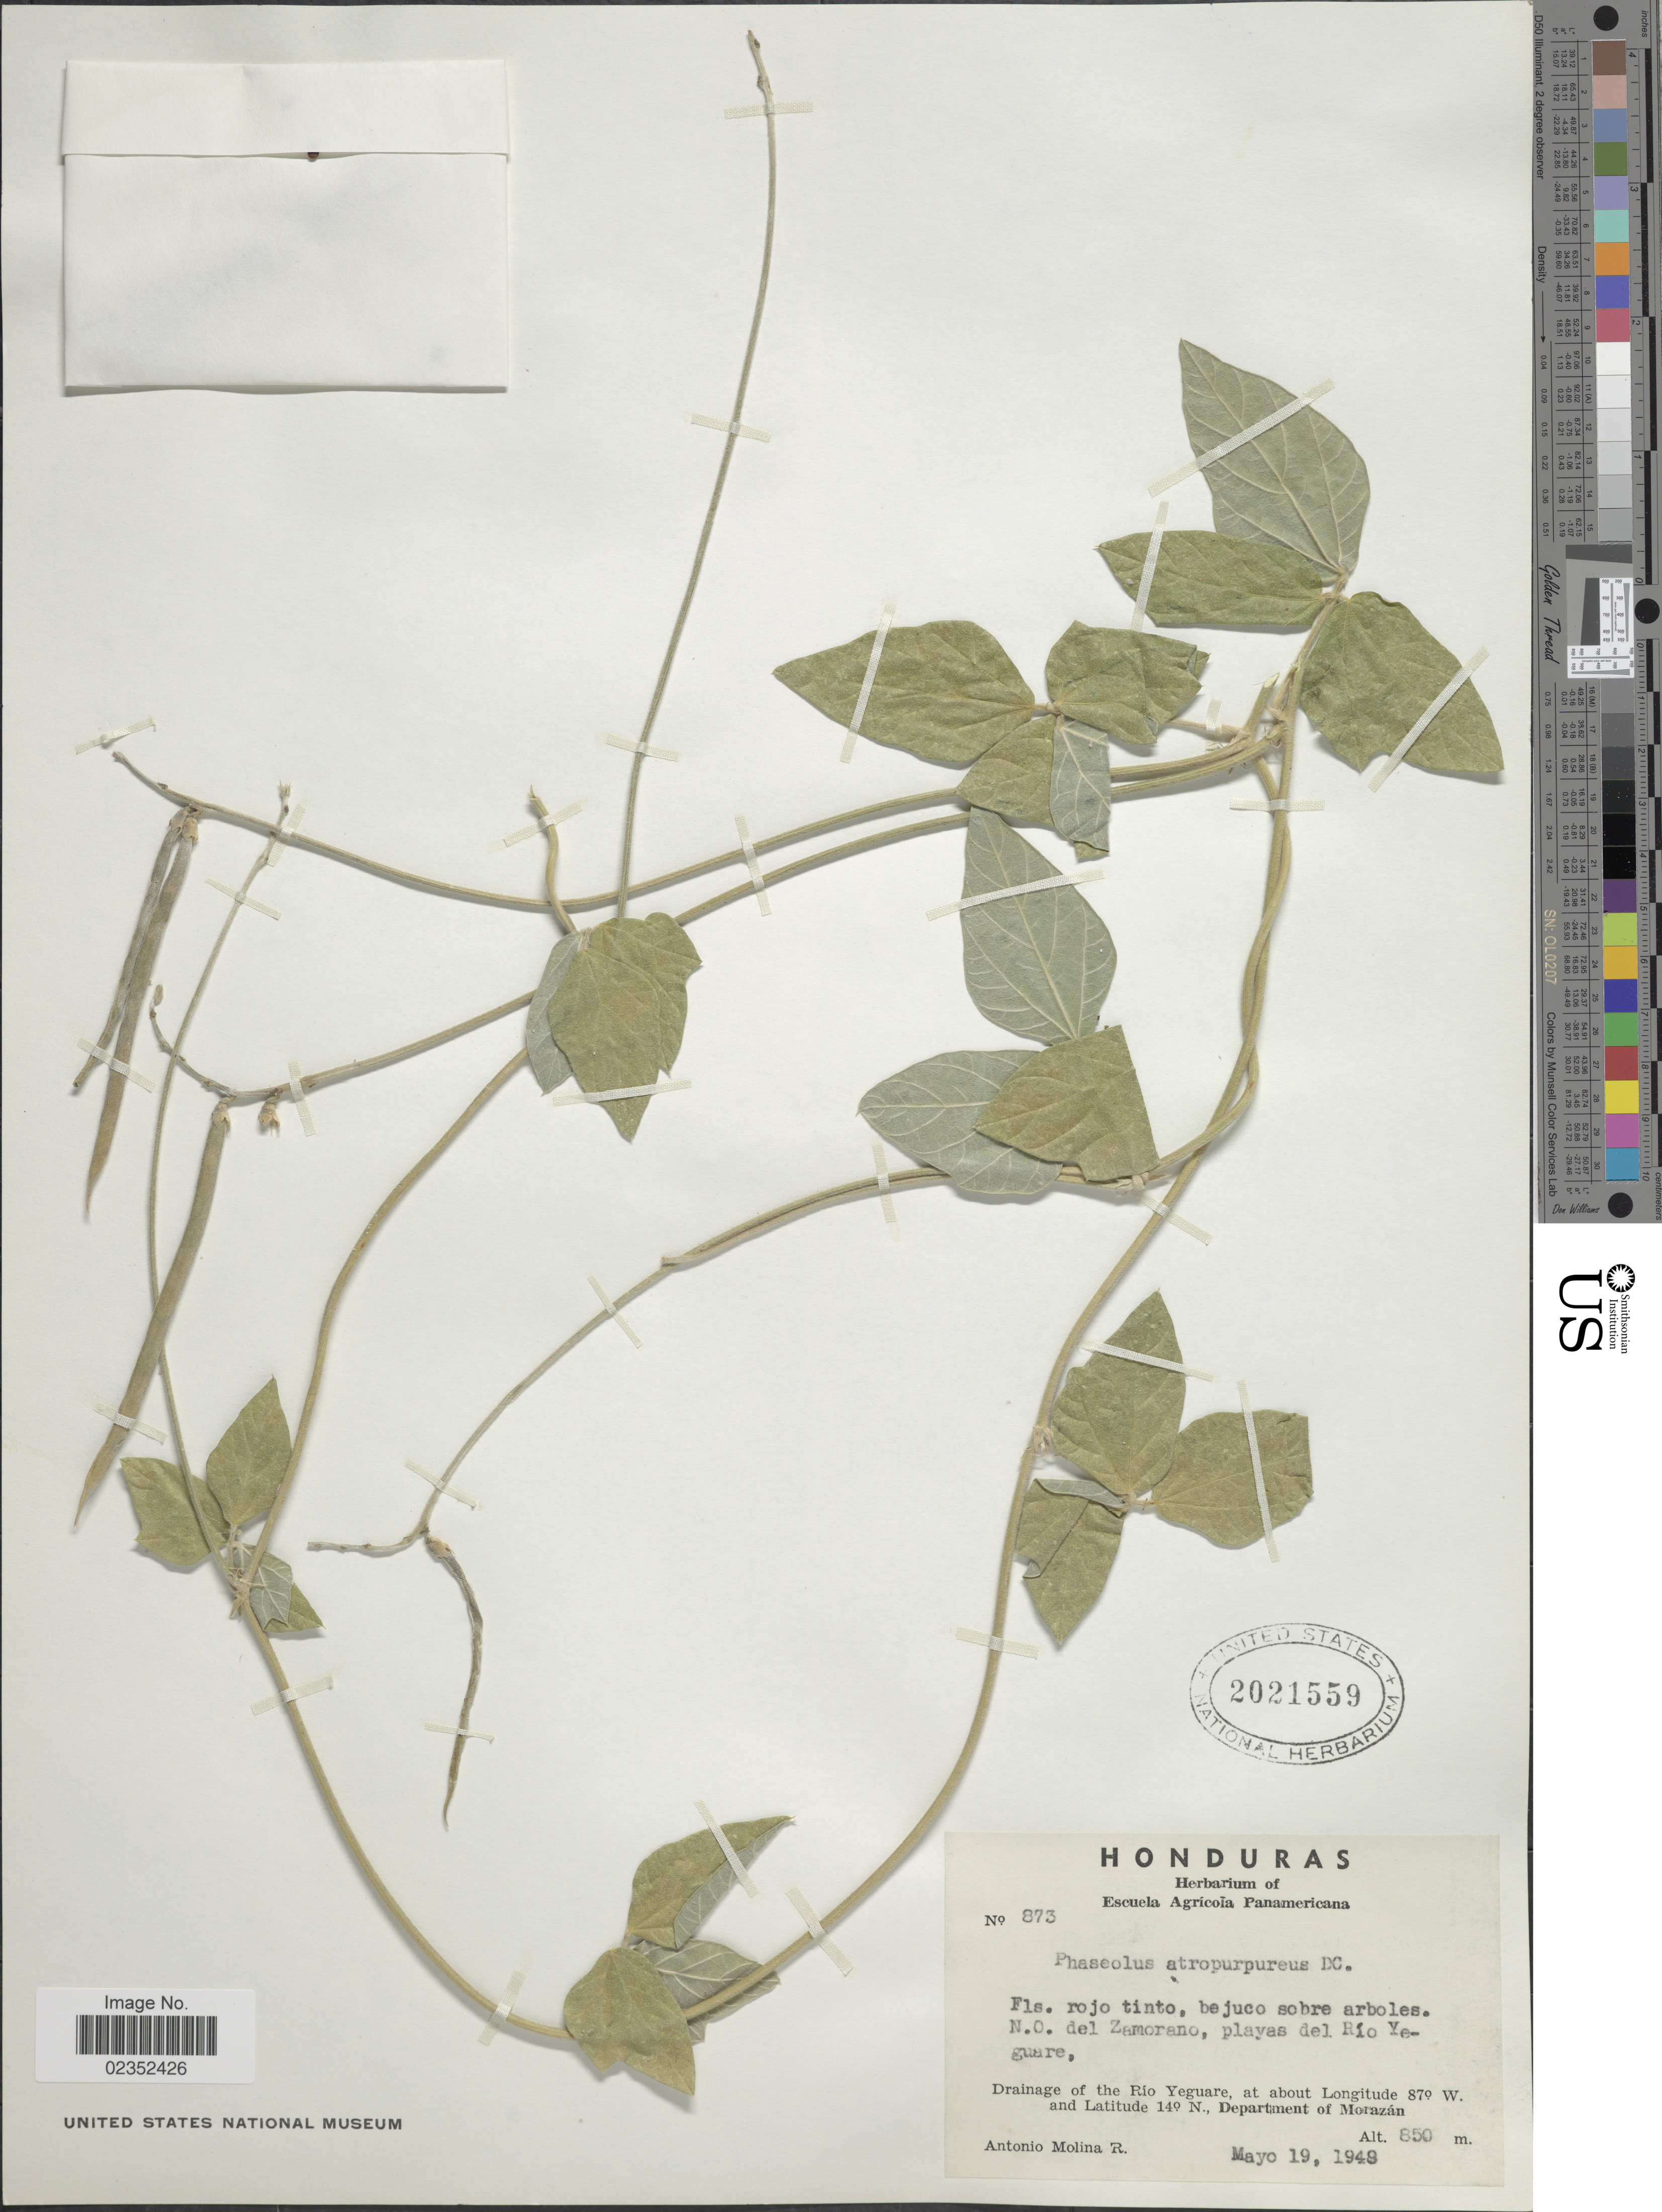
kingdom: Plantae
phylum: Tracheophyta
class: Magnoliopsida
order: Fabales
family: Fabaceae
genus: Macroptilium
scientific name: Macroptilium atropurpureum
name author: (DC.) Urb.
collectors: A. Molina R.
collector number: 873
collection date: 1948-05-19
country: Honduras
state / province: Fco. Morazán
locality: N.O. del Zamorano, playas del Rio Yeguare. Drainage of the Rio Yeguare, Department of Morazan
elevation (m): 850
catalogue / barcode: US 2021559